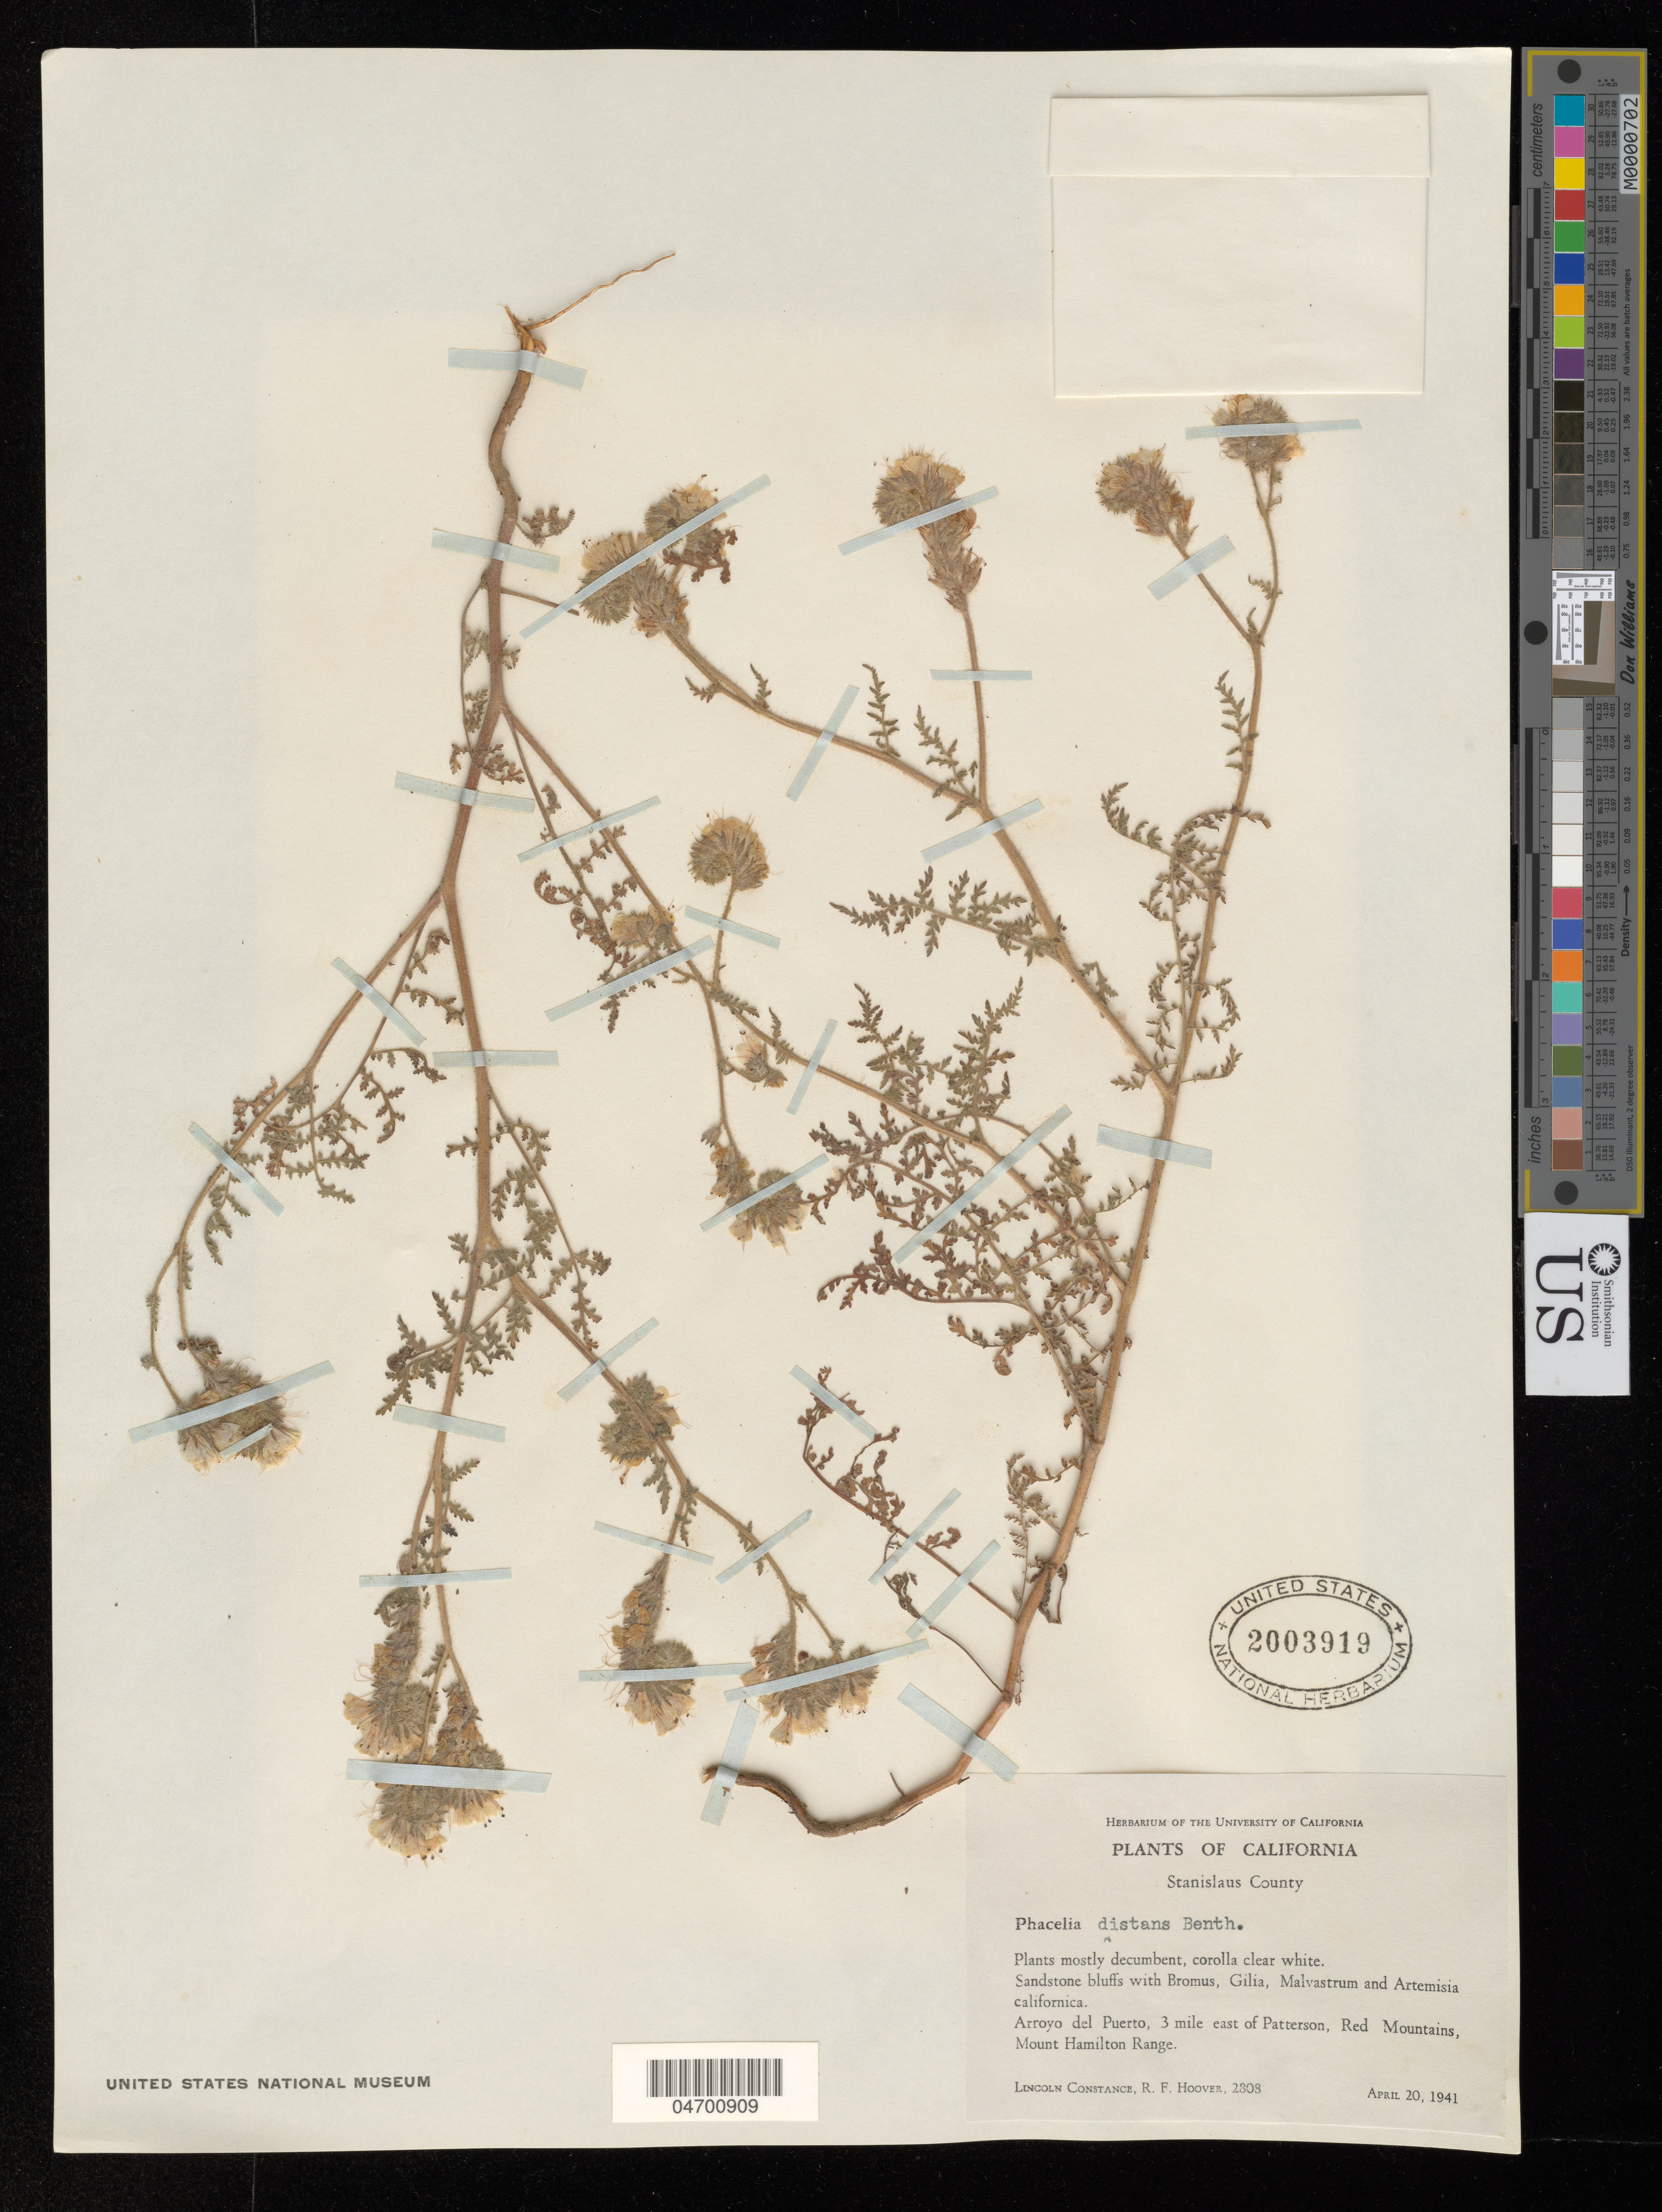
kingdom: Plantae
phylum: Tracheophyta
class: Magnoliopsida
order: Boraginales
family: Hydrophyllaceae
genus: Phacelia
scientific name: Phacelia distans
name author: Benth.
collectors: L. Constance & R. F. Hoover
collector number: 2808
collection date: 1941-04-20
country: United States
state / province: California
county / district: Stanislaus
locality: Stanislaus County. Arroyo del Puerto, 3 mile east of Patterson, Red Mountains, Mount Hamilton Range.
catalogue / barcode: US 2003919